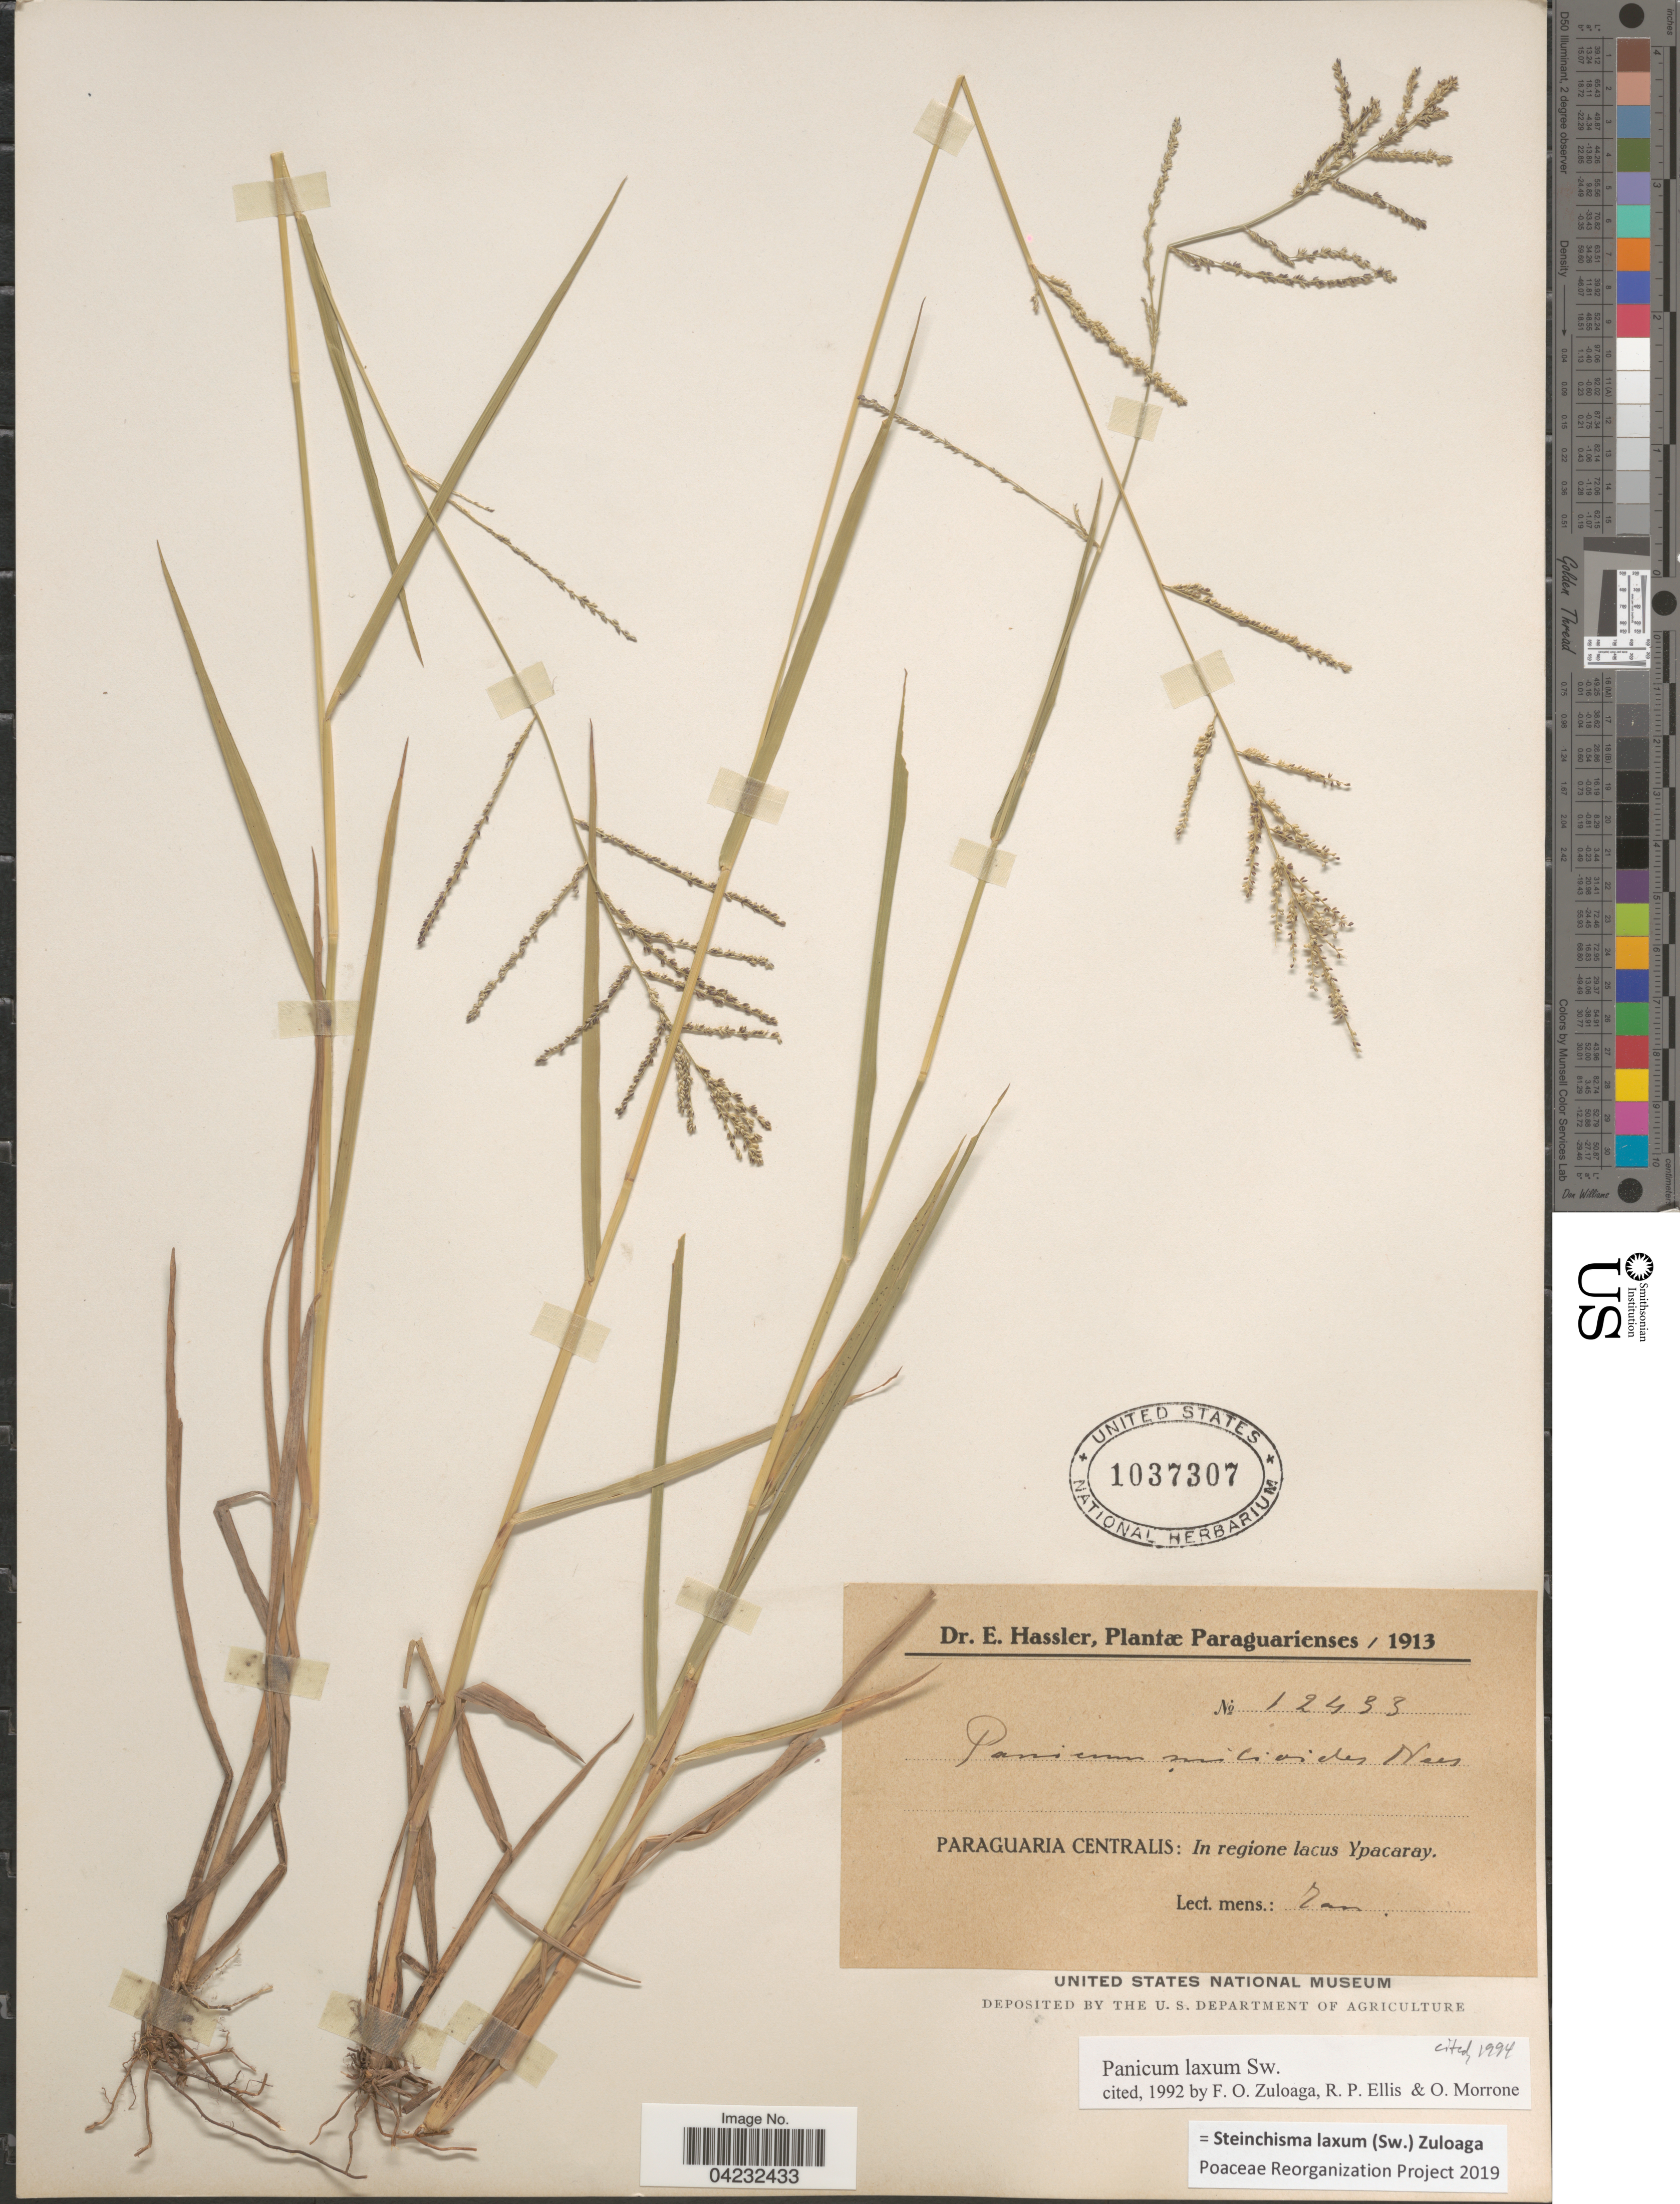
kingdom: Plantae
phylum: Tracheophyta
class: Liliopsida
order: Poales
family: Poaceae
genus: Steinchisma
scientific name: Steinchisma laxum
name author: (Sw.) Zuloaga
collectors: E. Hassler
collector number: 12433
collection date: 1913-01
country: Paraguay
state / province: Paraguari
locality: Paraguaria Centralis: In regione lacus Ypacaray.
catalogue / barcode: US 1037307